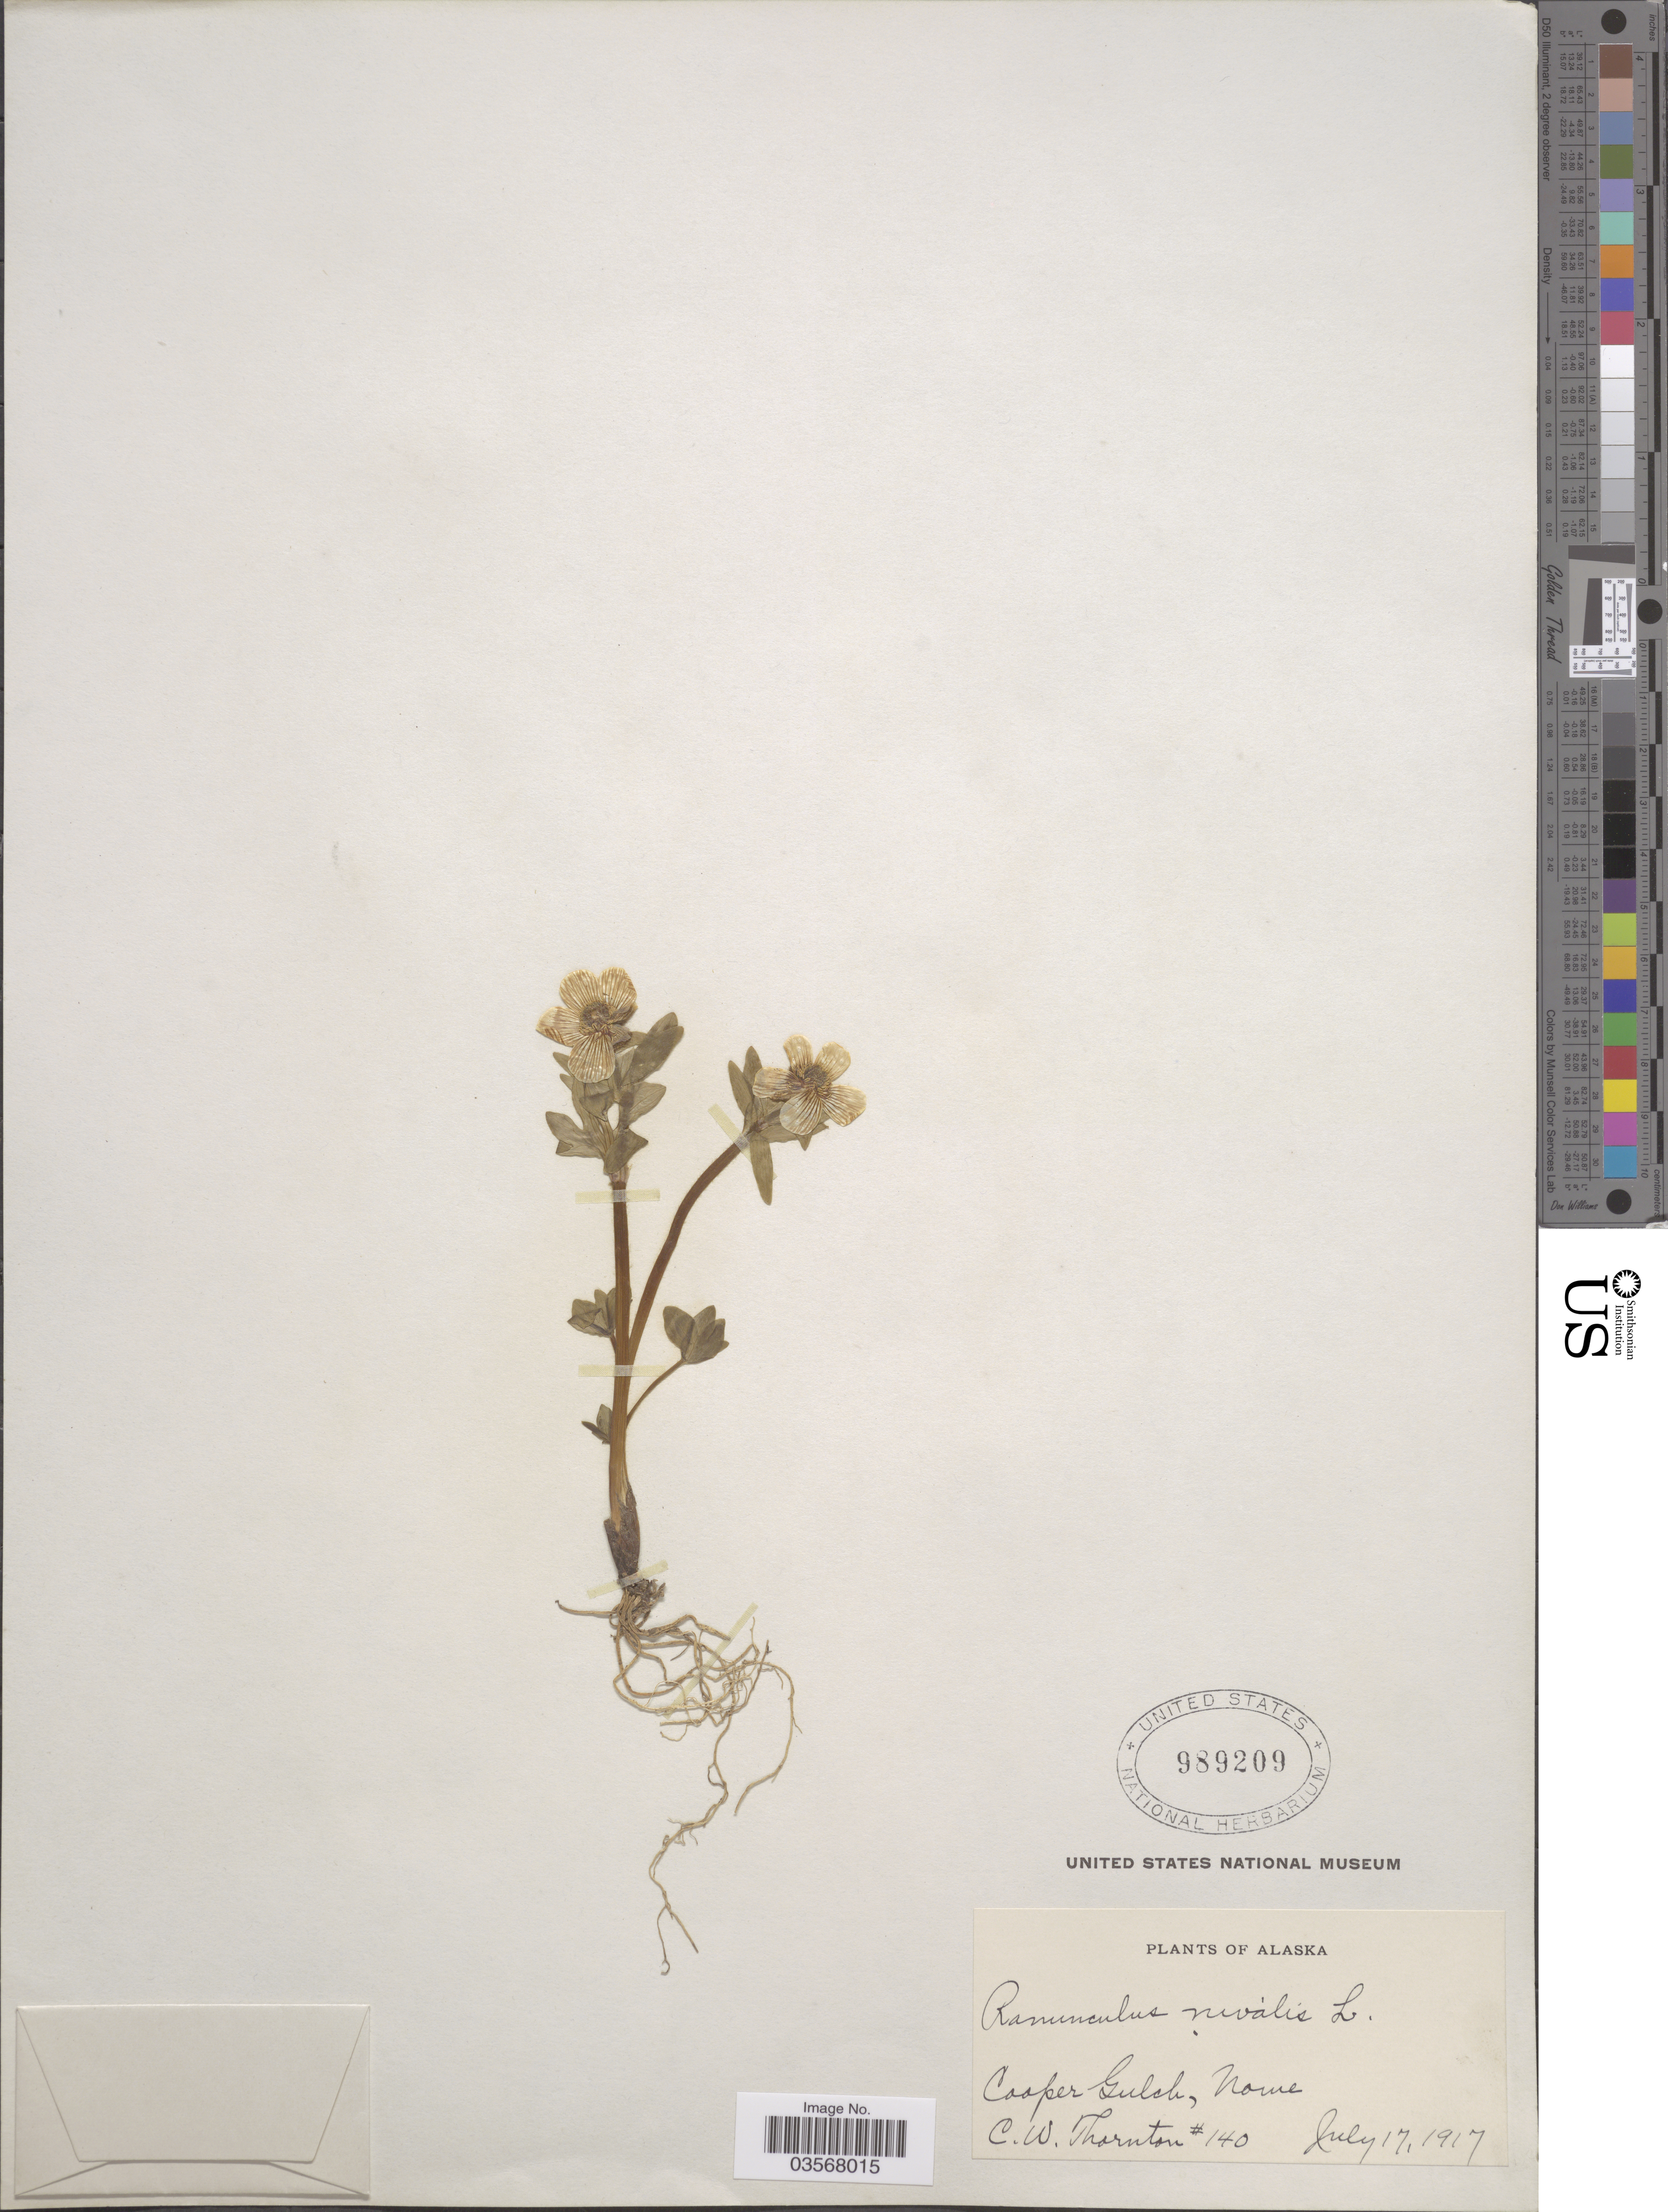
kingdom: Plantae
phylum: Tracheophyta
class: Magnoliopsida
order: Ranunculales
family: Ranunculaceae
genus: Ranunculus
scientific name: Ranunculus nivalis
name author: L.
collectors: C. Thornton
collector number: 140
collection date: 1917-07-17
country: United States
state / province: Alaska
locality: Cooper Gulch, Nome.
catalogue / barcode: US 989209